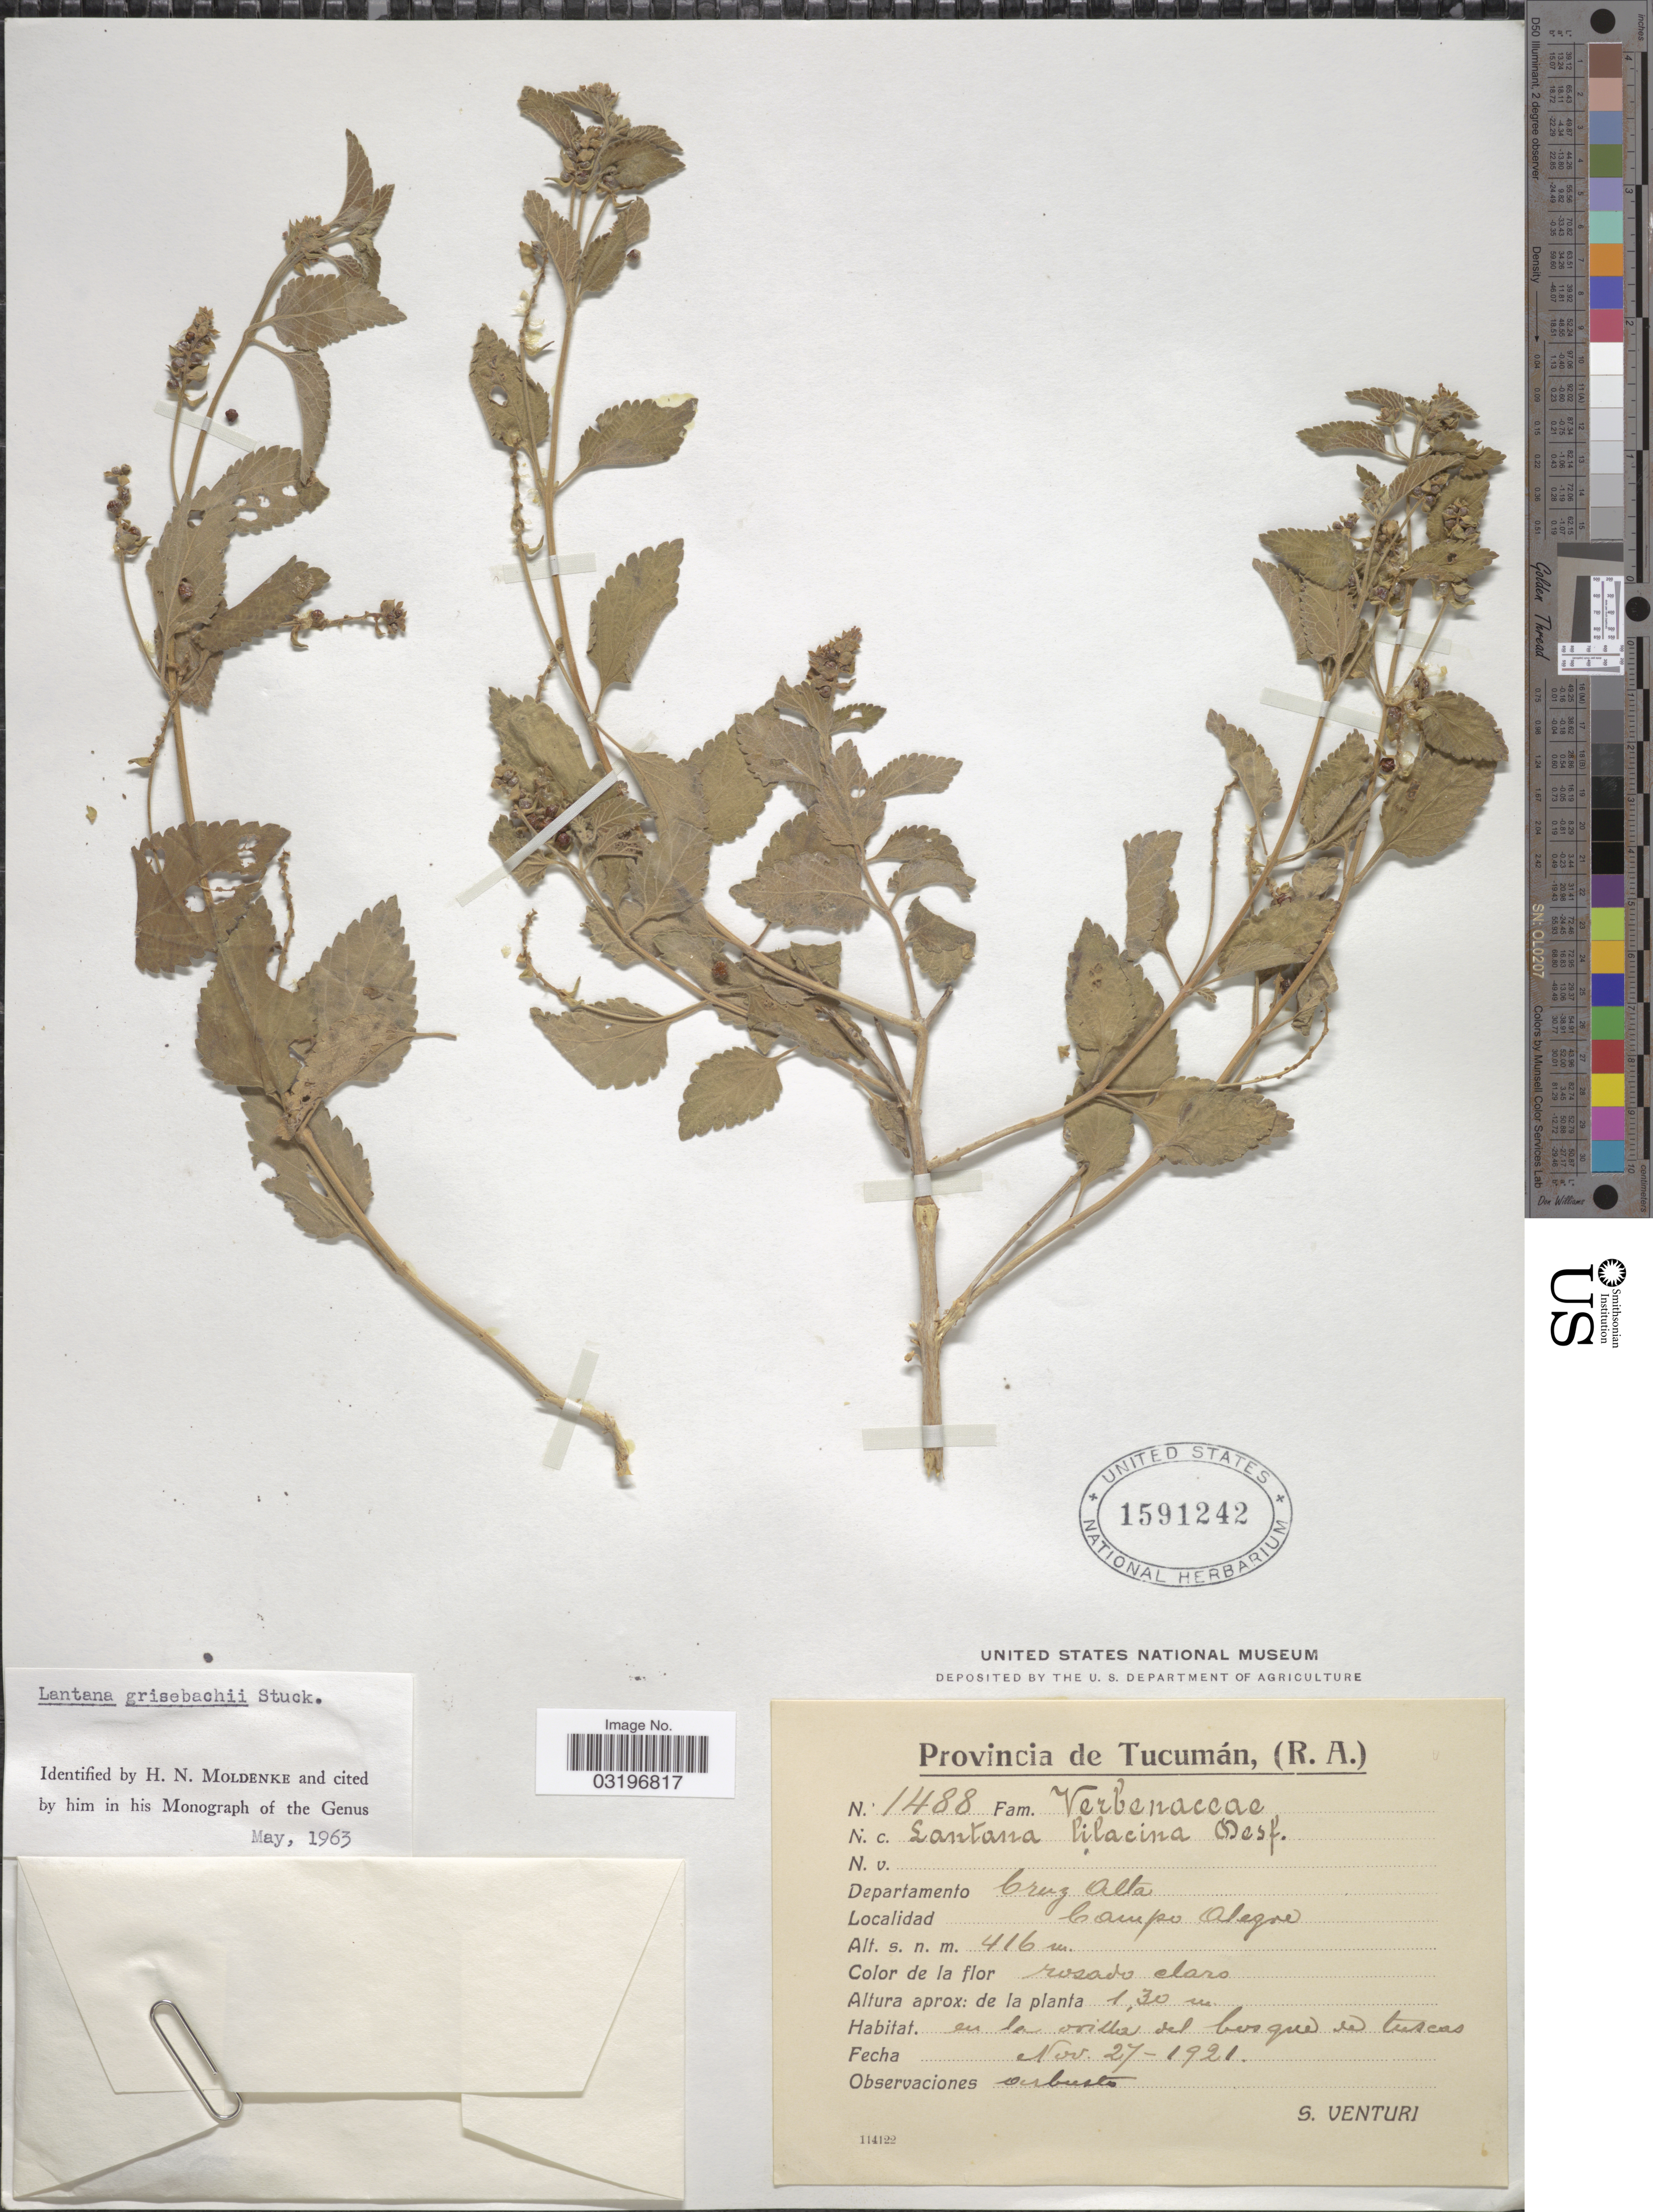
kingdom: Plantae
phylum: Tracheophyta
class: Magnoliopsida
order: Lamiales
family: Verbenaceae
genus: Lantana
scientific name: Lantana grisebachii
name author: Stuck. ex Seckt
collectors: S. Venturi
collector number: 1488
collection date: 1921-11-27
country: Argentina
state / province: Tucuman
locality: Departamento Cruz Alta. Campo Alegre.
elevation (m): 416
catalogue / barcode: US 1591242